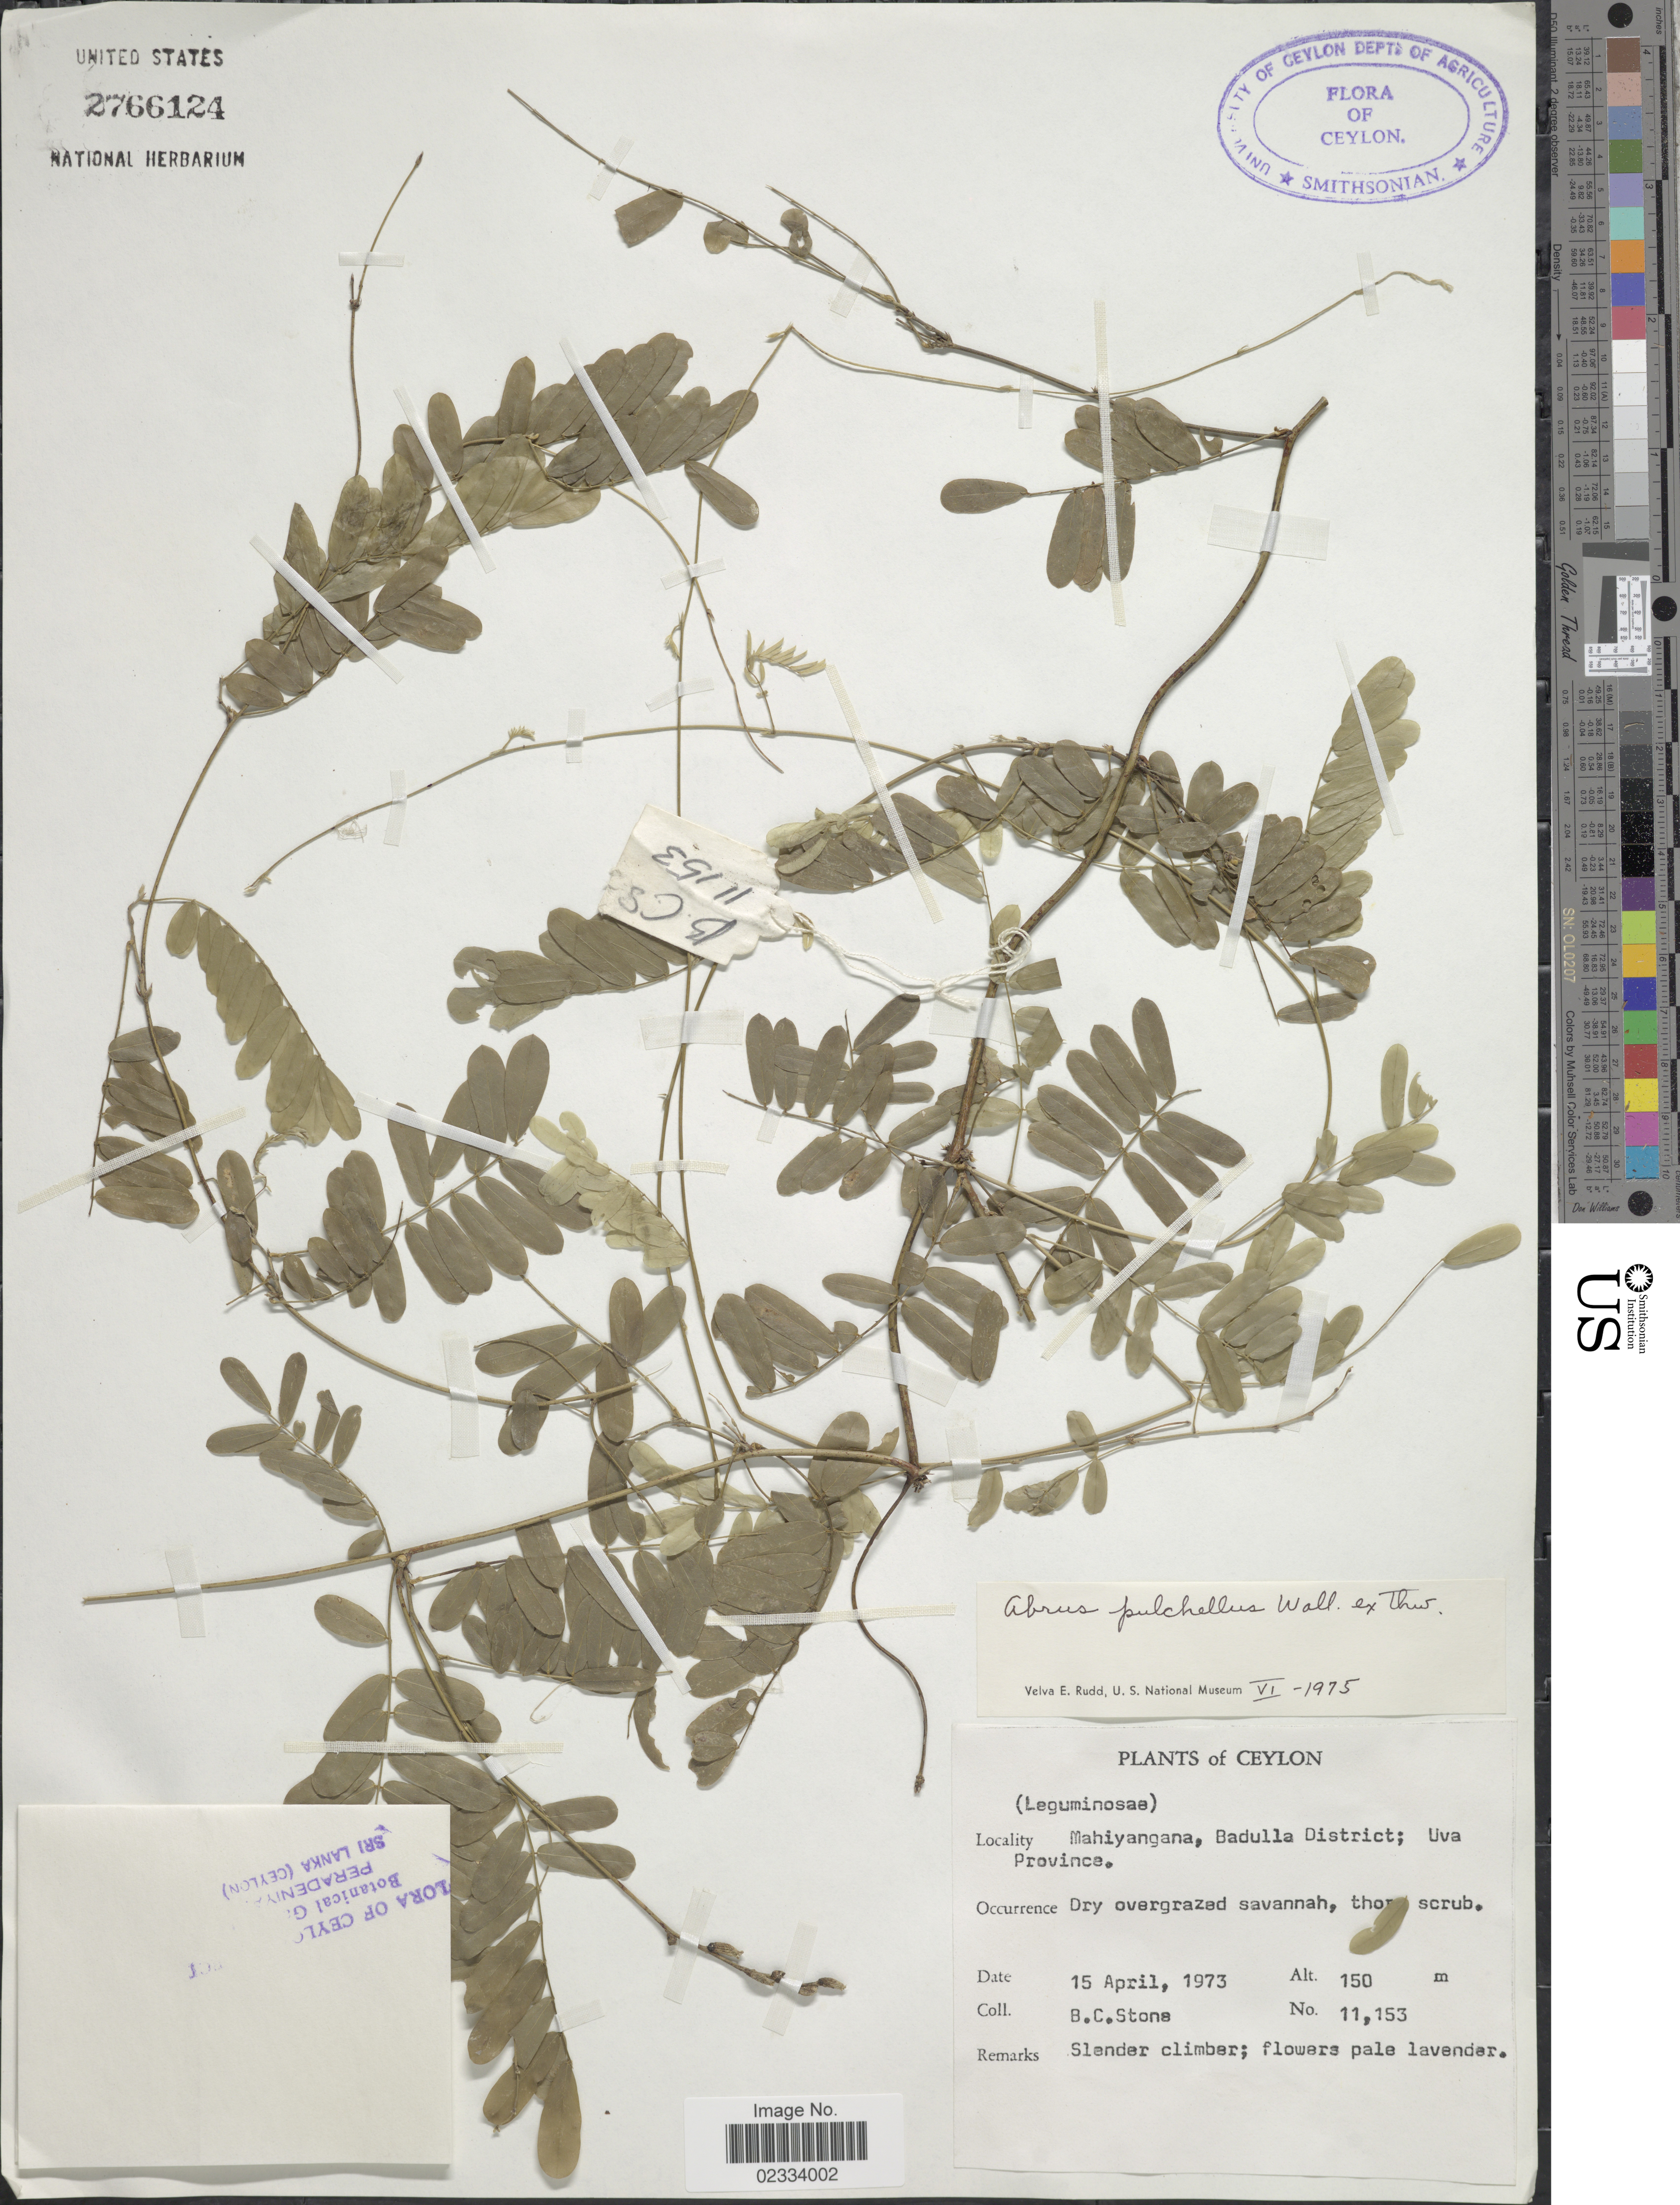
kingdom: Plantae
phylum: Tracheophyta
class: Magnoliopsida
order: Fabales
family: Fabaceae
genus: Abrus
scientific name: Abrus pulchellus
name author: Wall.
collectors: B. C. Stone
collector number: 11153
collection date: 1973-04-15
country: Sri Lanka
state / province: Uva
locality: Ceylon, Mahiyangana, Badulla District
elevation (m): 150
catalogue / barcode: US 2766124